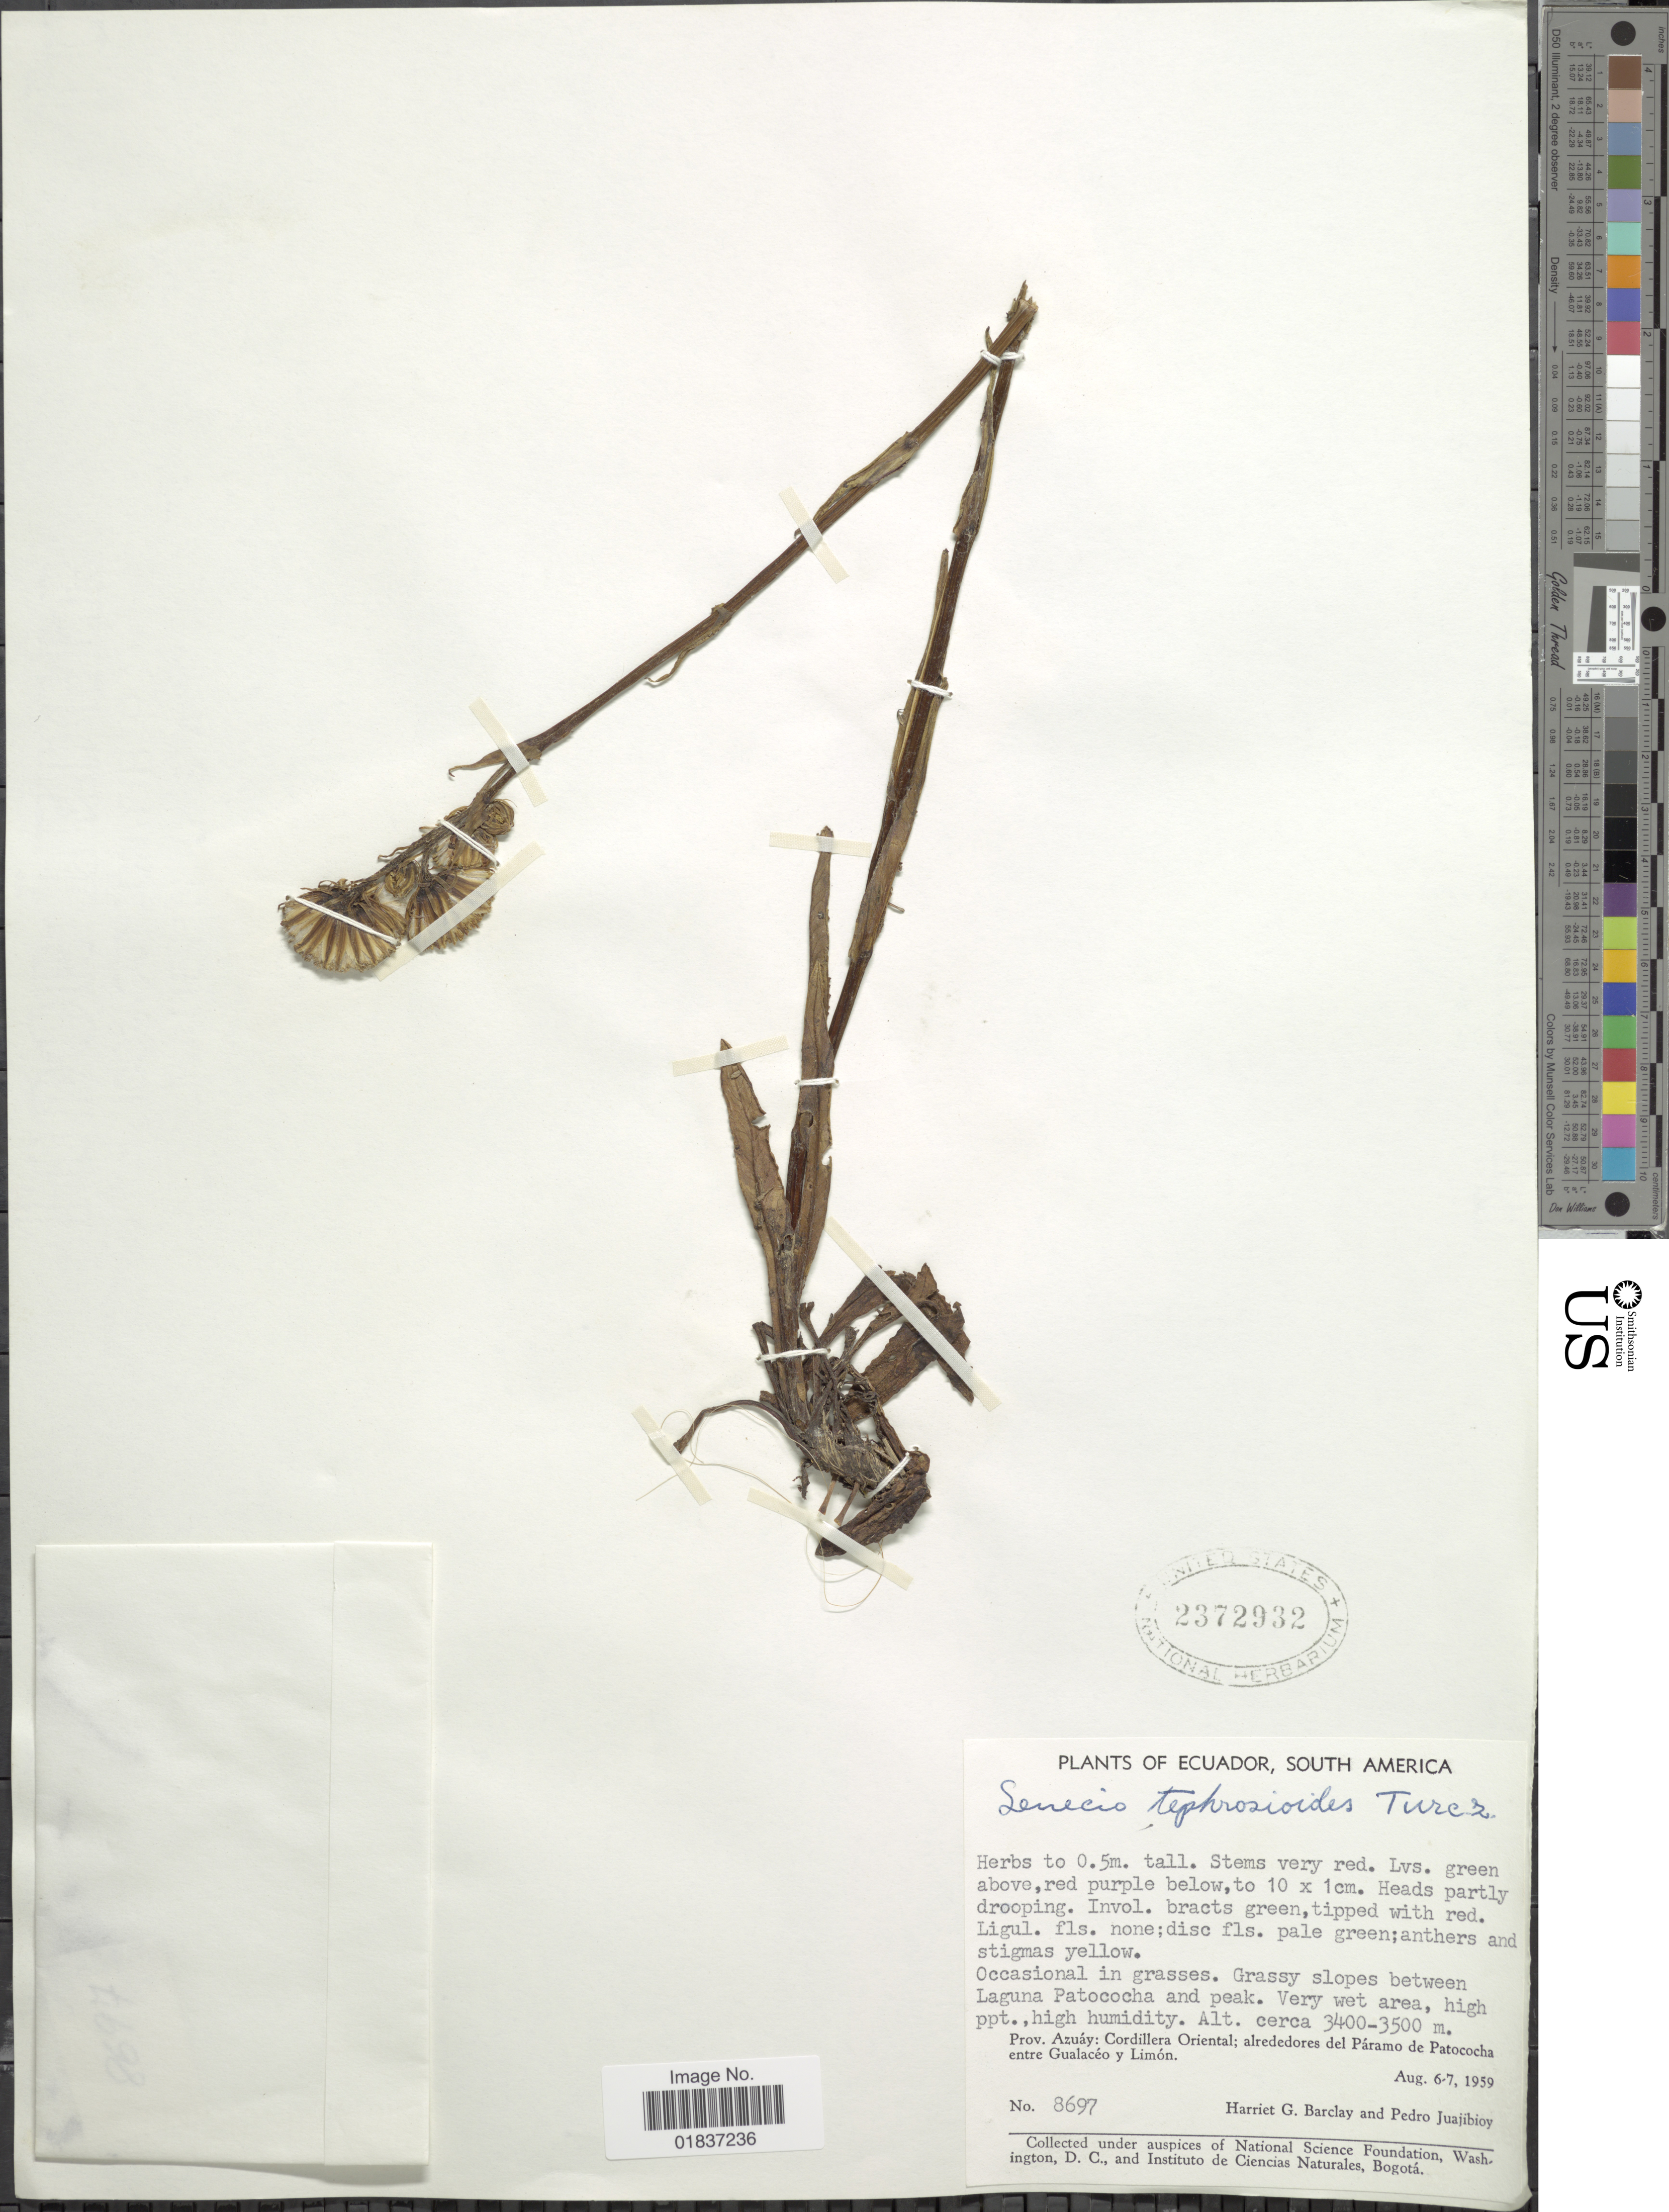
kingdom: Plantae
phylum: Tracheophyta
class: Magnoliopsida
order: Asterales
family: Asteraceae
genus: Senecio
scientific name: Senecio tephrosioides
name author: Turcz.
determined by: Salomon, Luciana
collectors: H. G. Barclay & P. Juajibioy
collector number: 8697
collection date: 1959-08-06/1959-08-07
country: Ecuador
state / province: Azuay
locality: Grassy slopes between Laguna Patacocha and peak. Prov. Azuay: Cordillera Oriental; alrededores del Paramo de Patacocha entre Gualaceo y Limon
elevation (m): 3400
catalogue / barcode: US 2372932